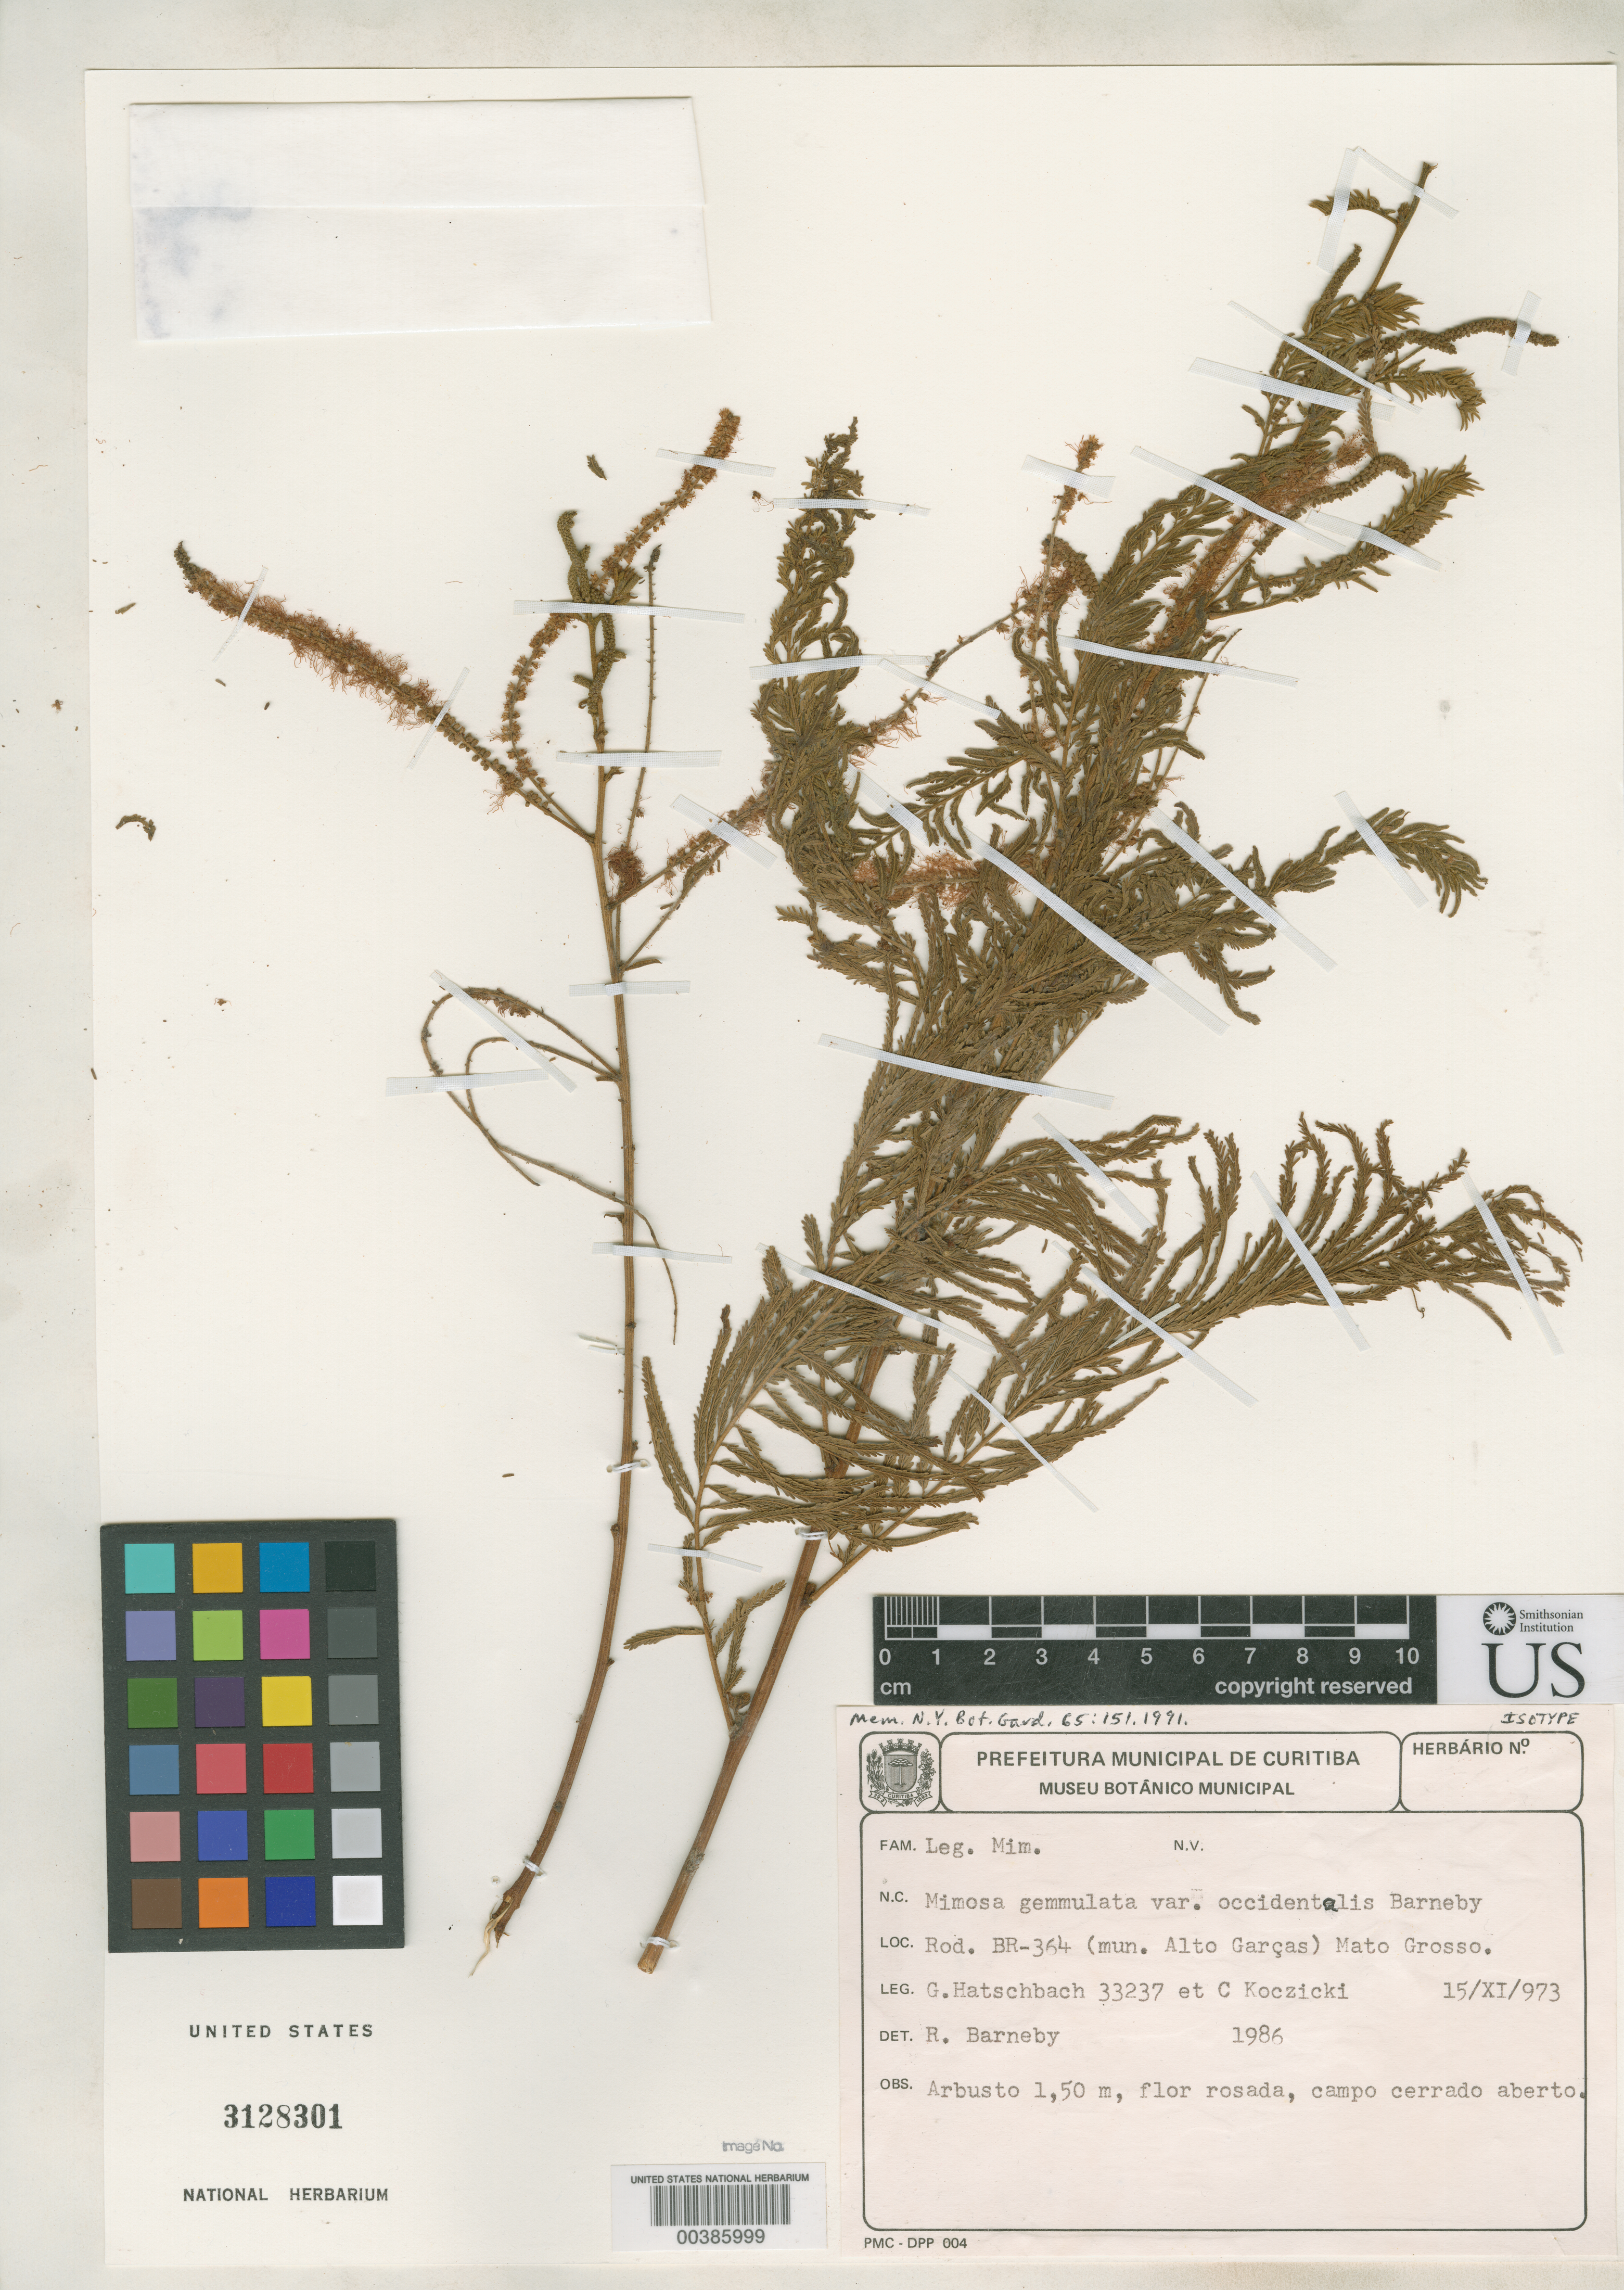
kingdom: Plantae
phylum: Tracheophyta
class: Magnoliopsida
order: Fabales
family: Fabaceae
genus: Mimosa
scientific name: Mimosa gemmulata var. occidentalis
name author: Barneby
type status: Isotype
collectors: G. Hatschbach & C. Koczicki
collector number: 33237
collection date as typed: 15 Nov 1973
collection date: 1973-11-15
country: Brazil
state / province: Mato Grosso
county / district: Alto Garcas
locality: Rod. BR-364.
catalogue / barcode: US 3128301